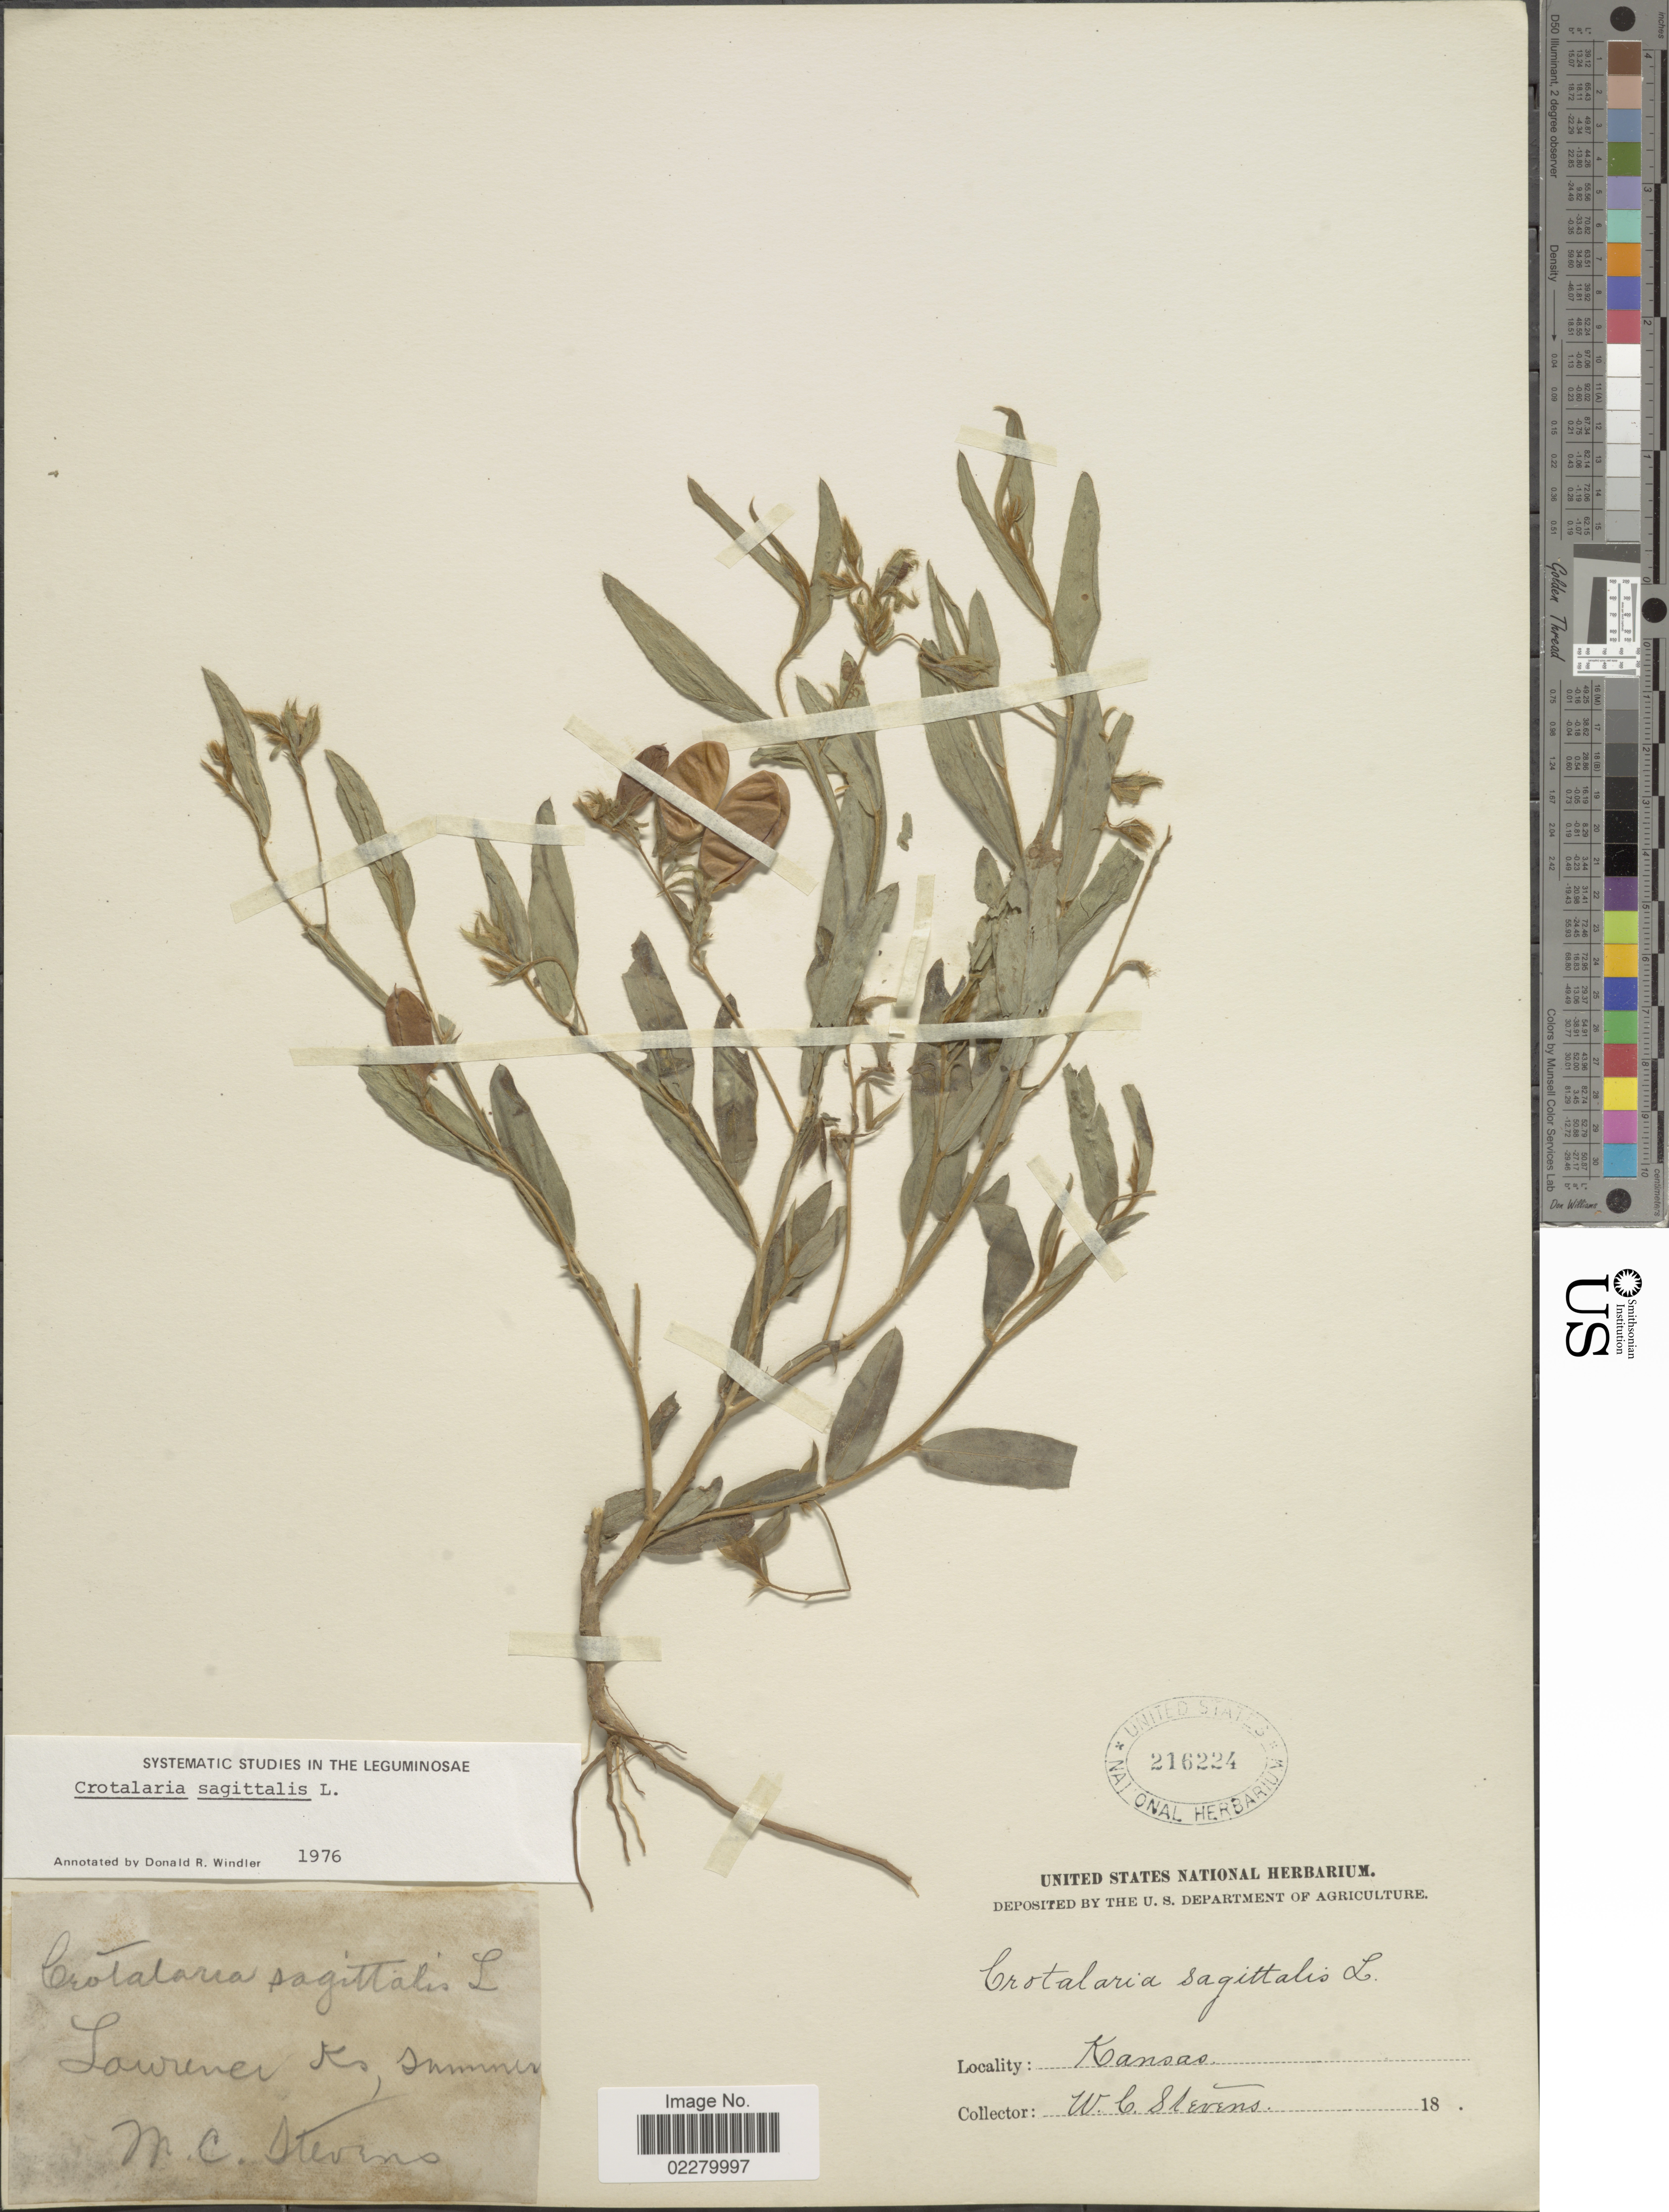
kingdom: Plantae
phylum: Tracheophyta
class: Magnoliopsida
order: Fabales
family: Fabaceae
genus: Crotalaria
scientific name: Crotalaria sagittalis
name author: L.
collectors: W. C. Stevens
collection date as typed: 18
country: United States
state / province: Kansas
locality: Lawrence Ks.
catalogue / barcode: US 216224